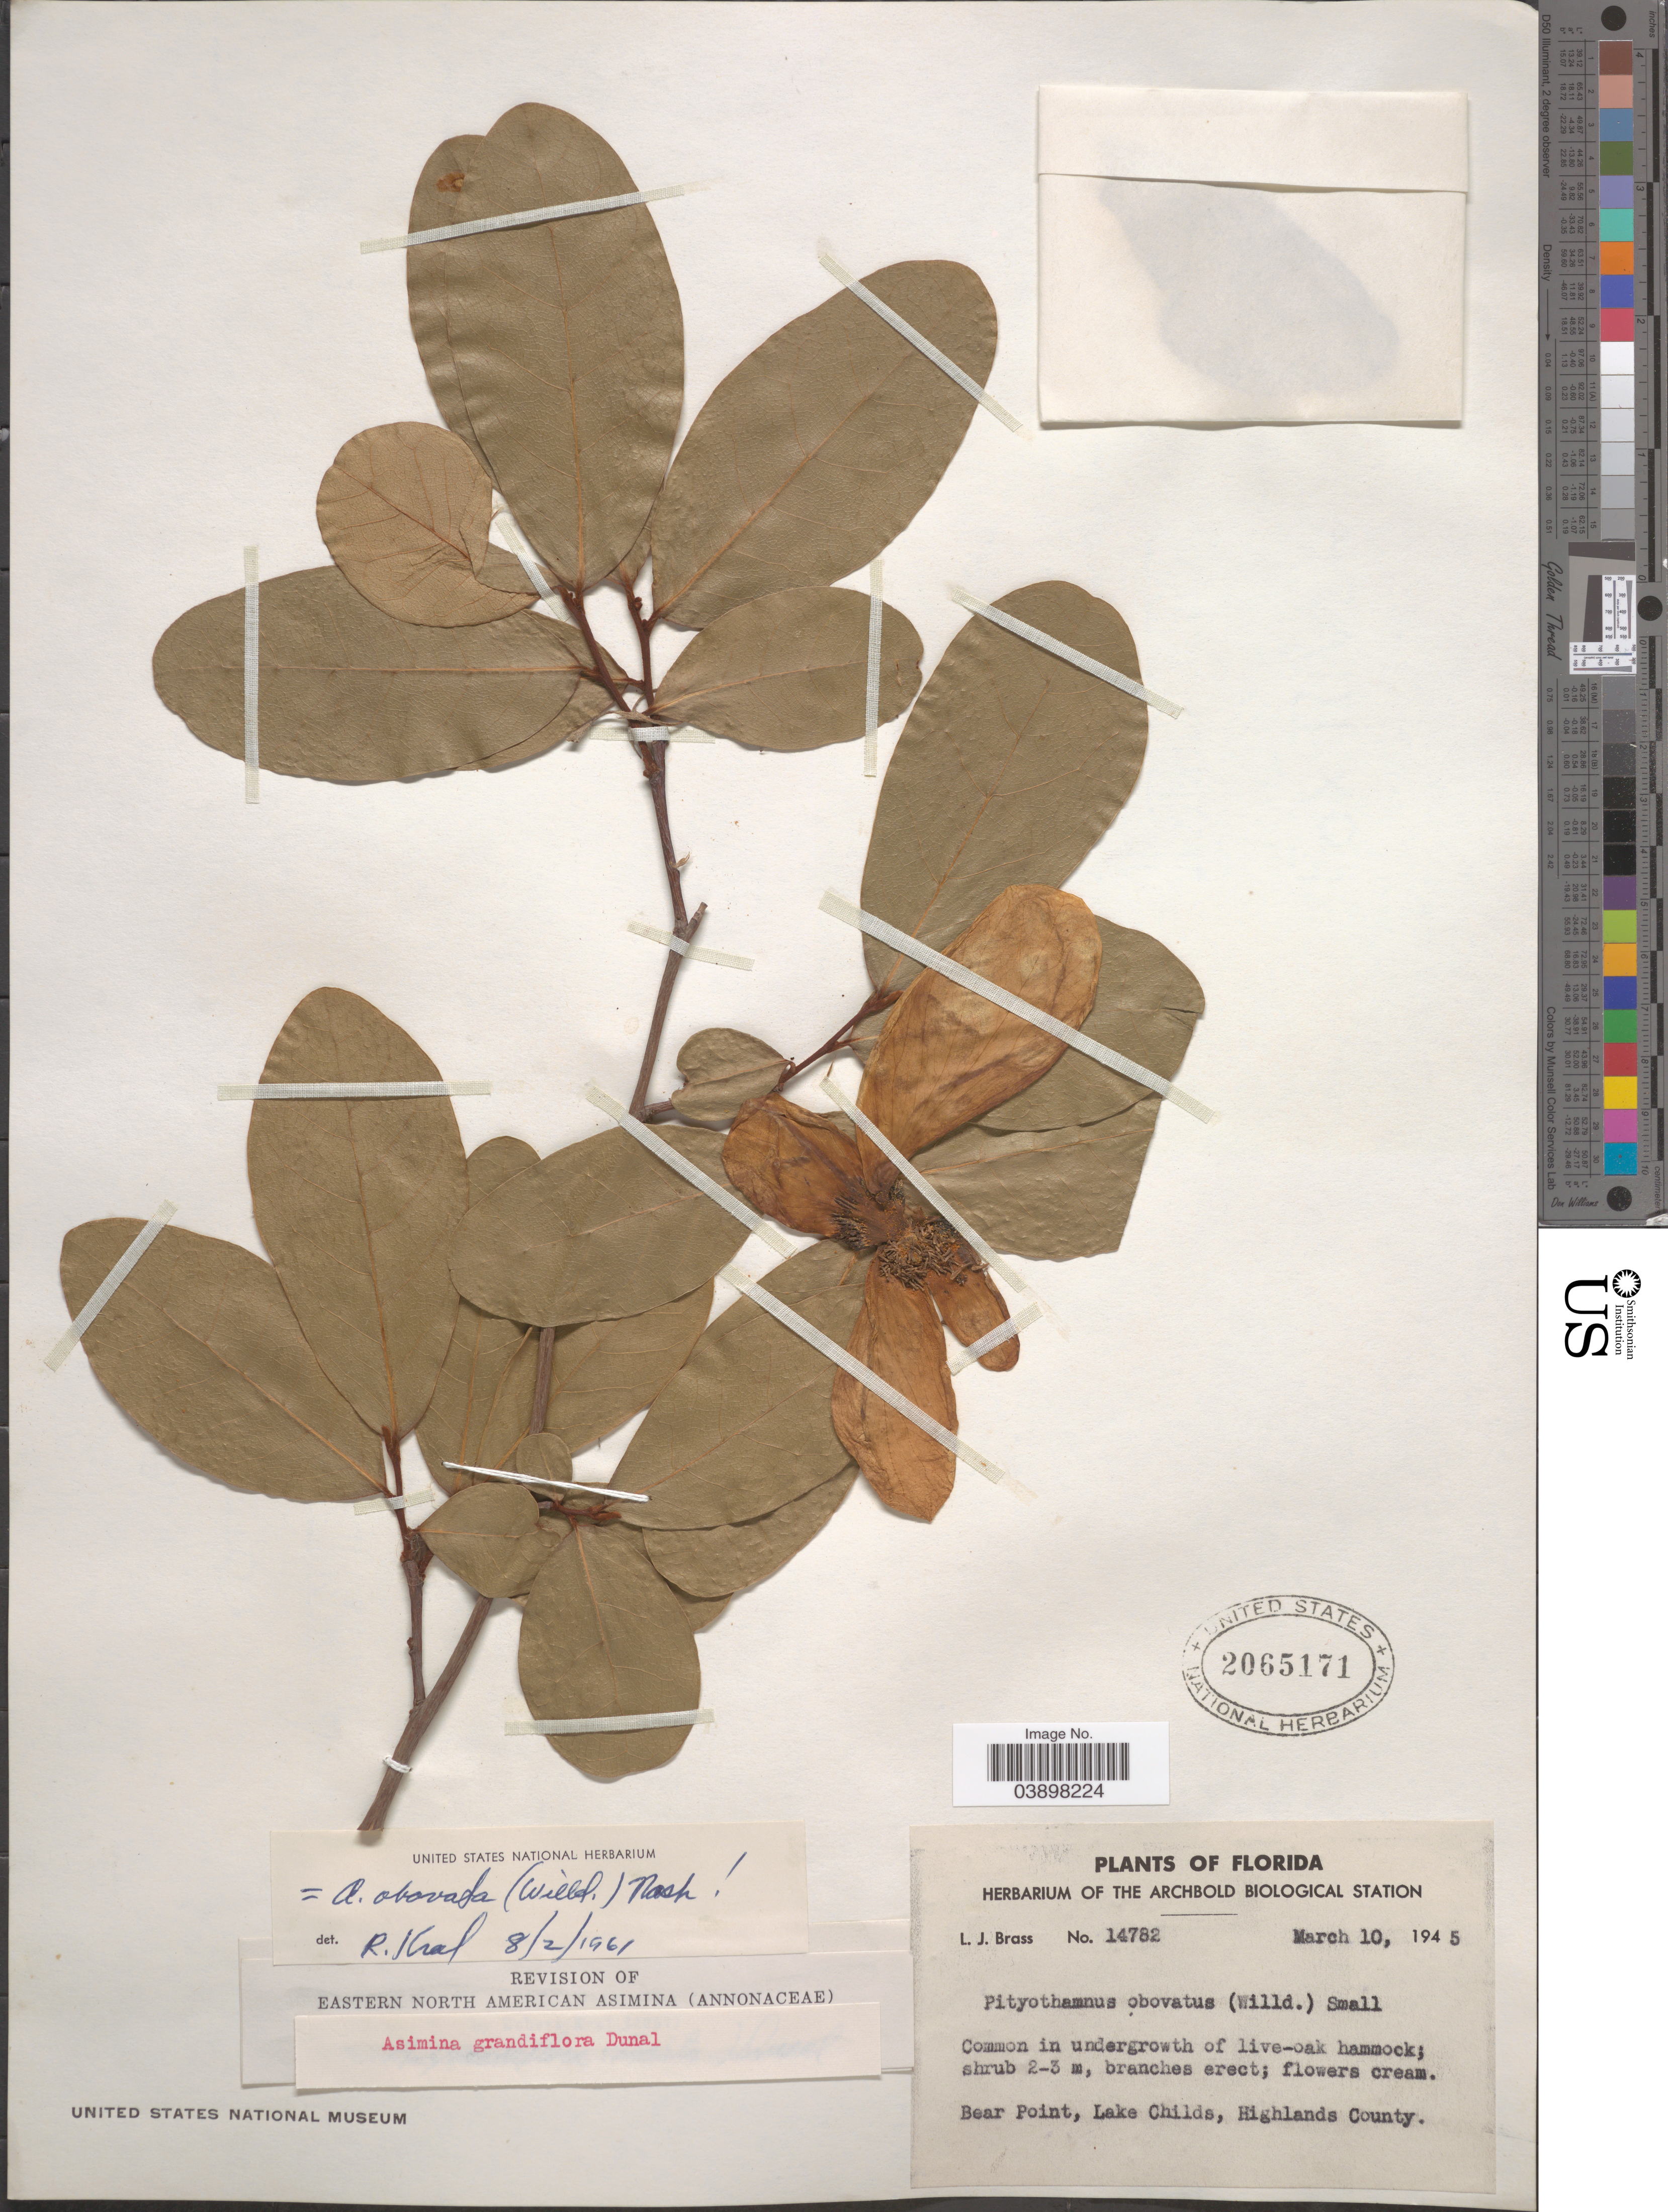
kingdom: Plantae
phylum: Tracheophyta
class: Magnoliopsida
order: Magnoliales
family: Annonaceae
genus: Asimina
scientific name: Asimina obovata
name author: (Willd.) Nash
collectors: L. J. Brass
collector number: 14782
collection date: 1945-03-10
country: United States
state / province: Florida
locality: Bear Point, Lake Childs, Highlands County.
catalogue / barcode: US 2065171